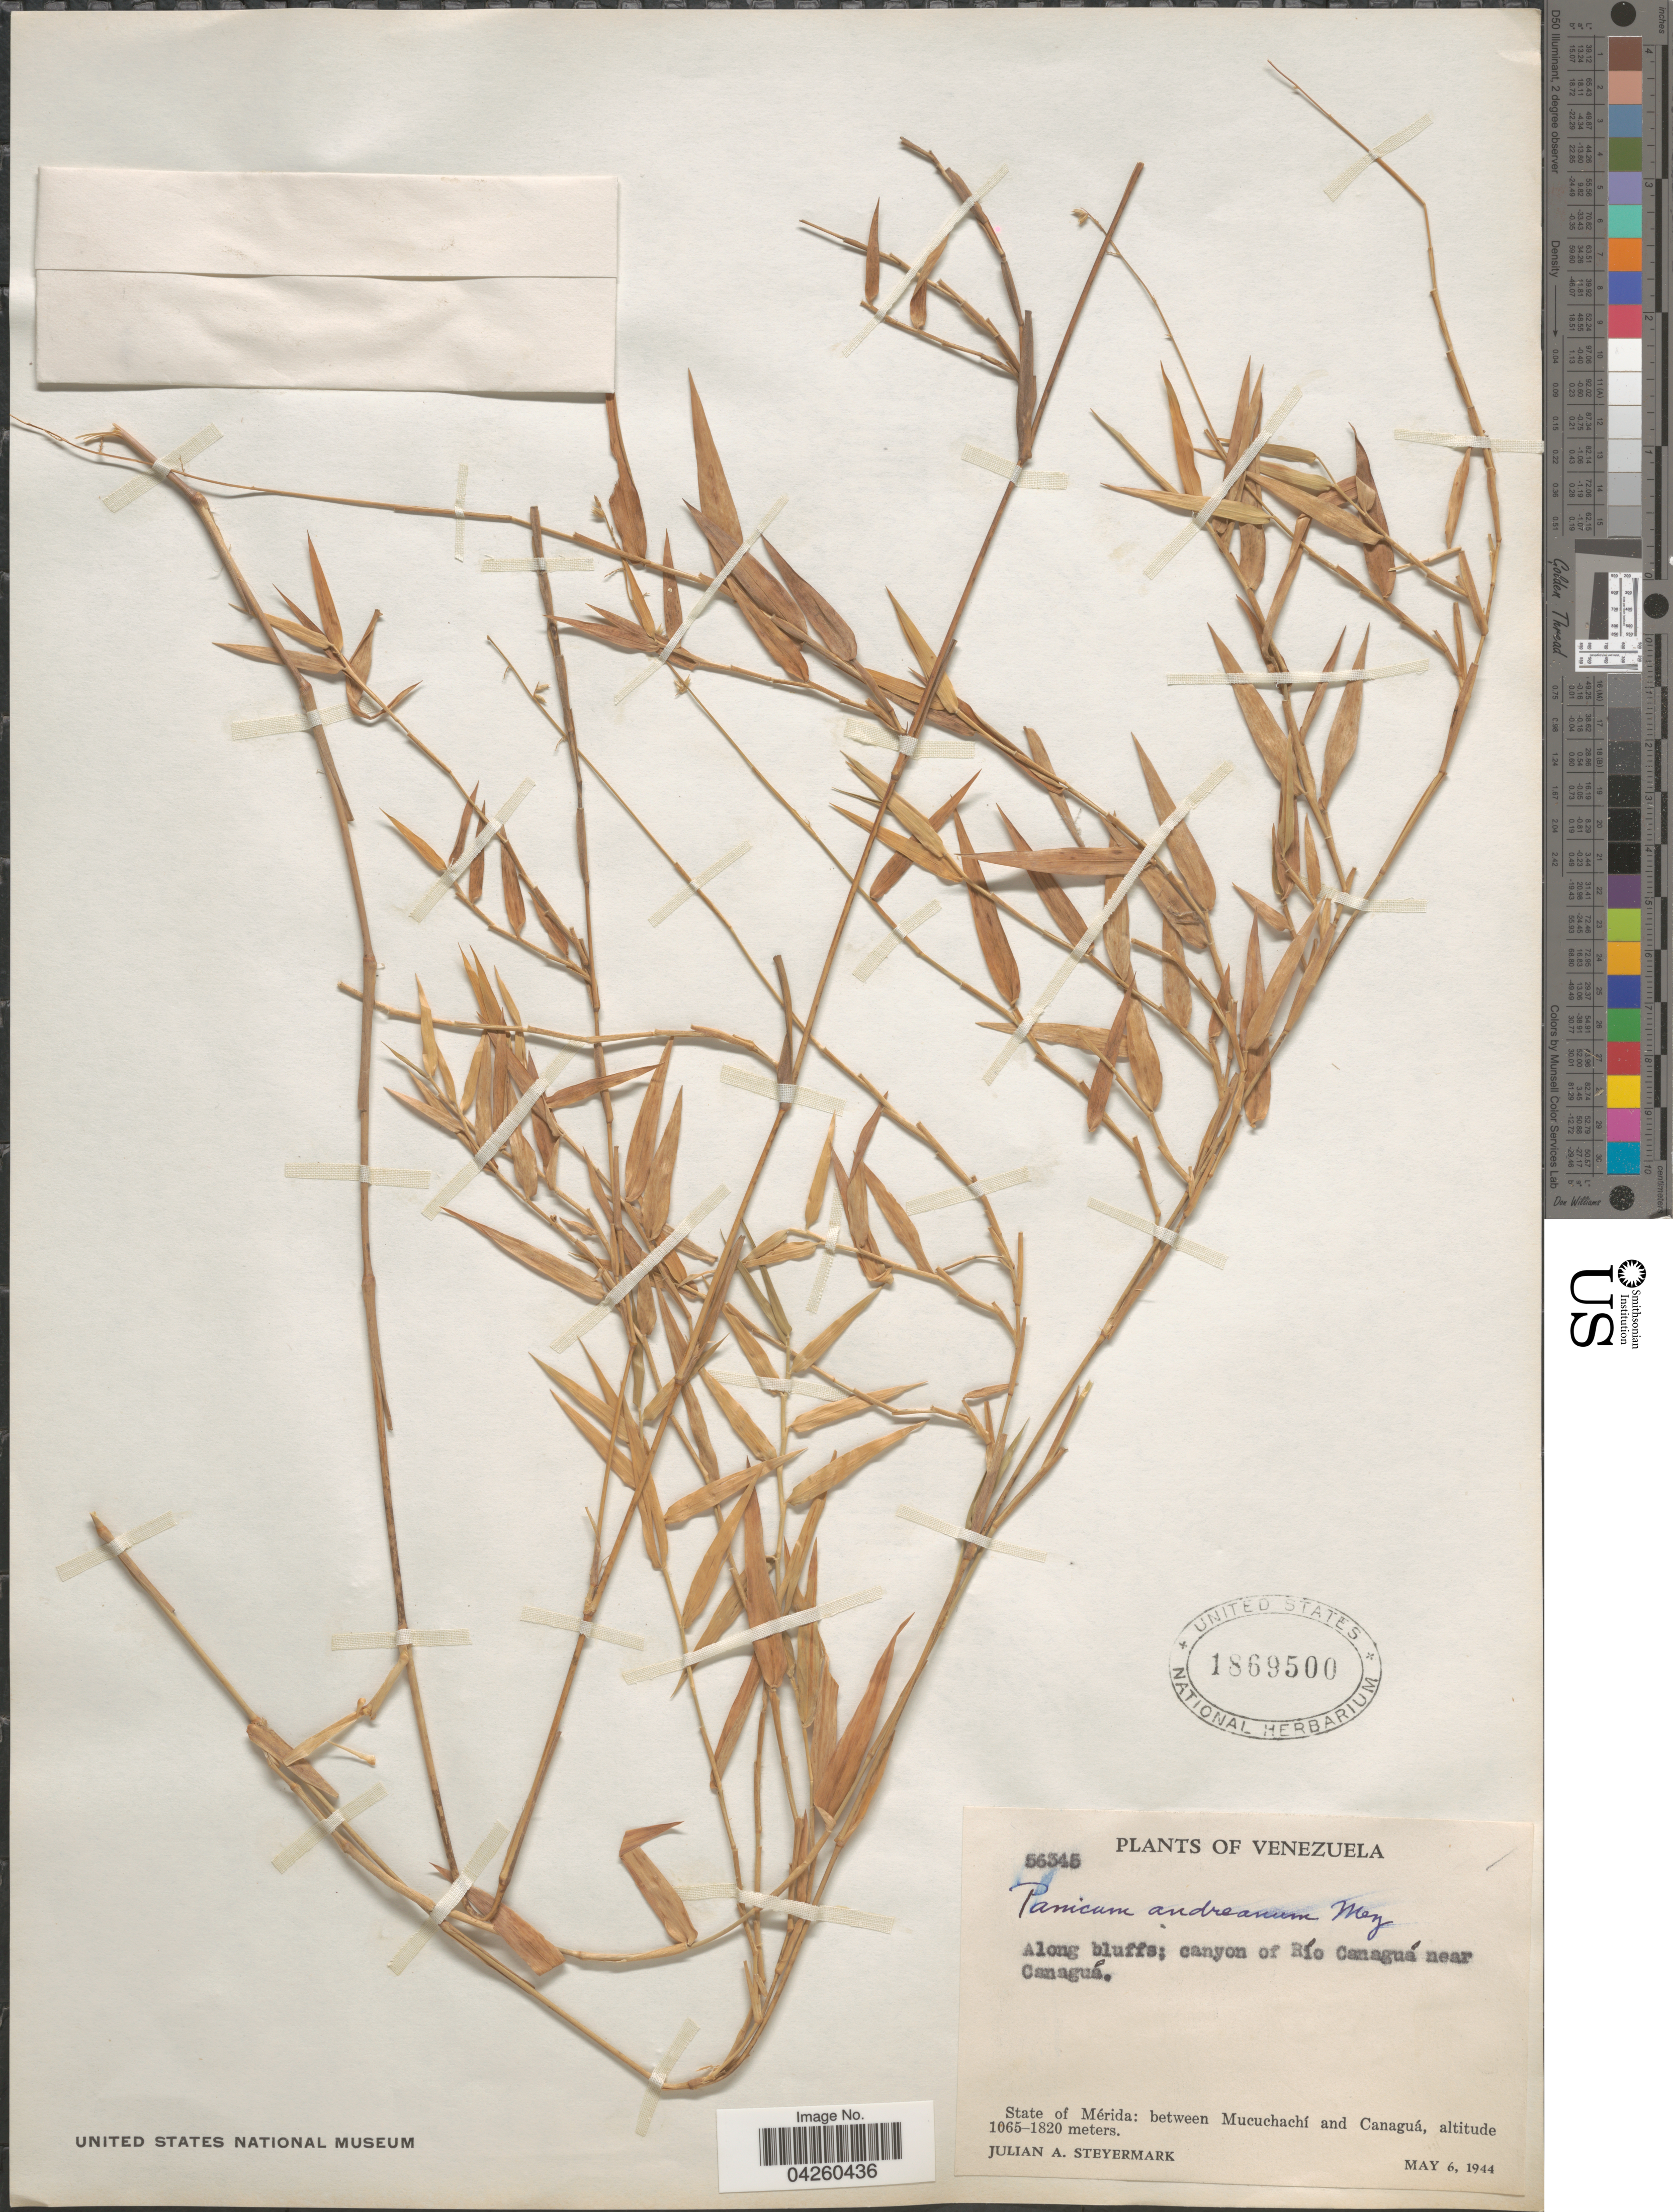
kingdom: Plantae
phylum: Tracheophyta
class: Liliopsida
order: Poales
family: Poaceae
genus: Ocellochloa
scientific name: Ocellochloa andreana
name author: (Mez) Zuloaga & Morrone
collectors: J. Steyermark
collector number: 56345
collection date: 1944-05-06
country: Venezuela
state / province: Merida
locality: Along bluffs; canyon of Río Canaguá near Canaguá. State of Mérida: between Mucuchachí and Canaguá.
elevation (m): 1065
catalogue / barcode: US 1869500